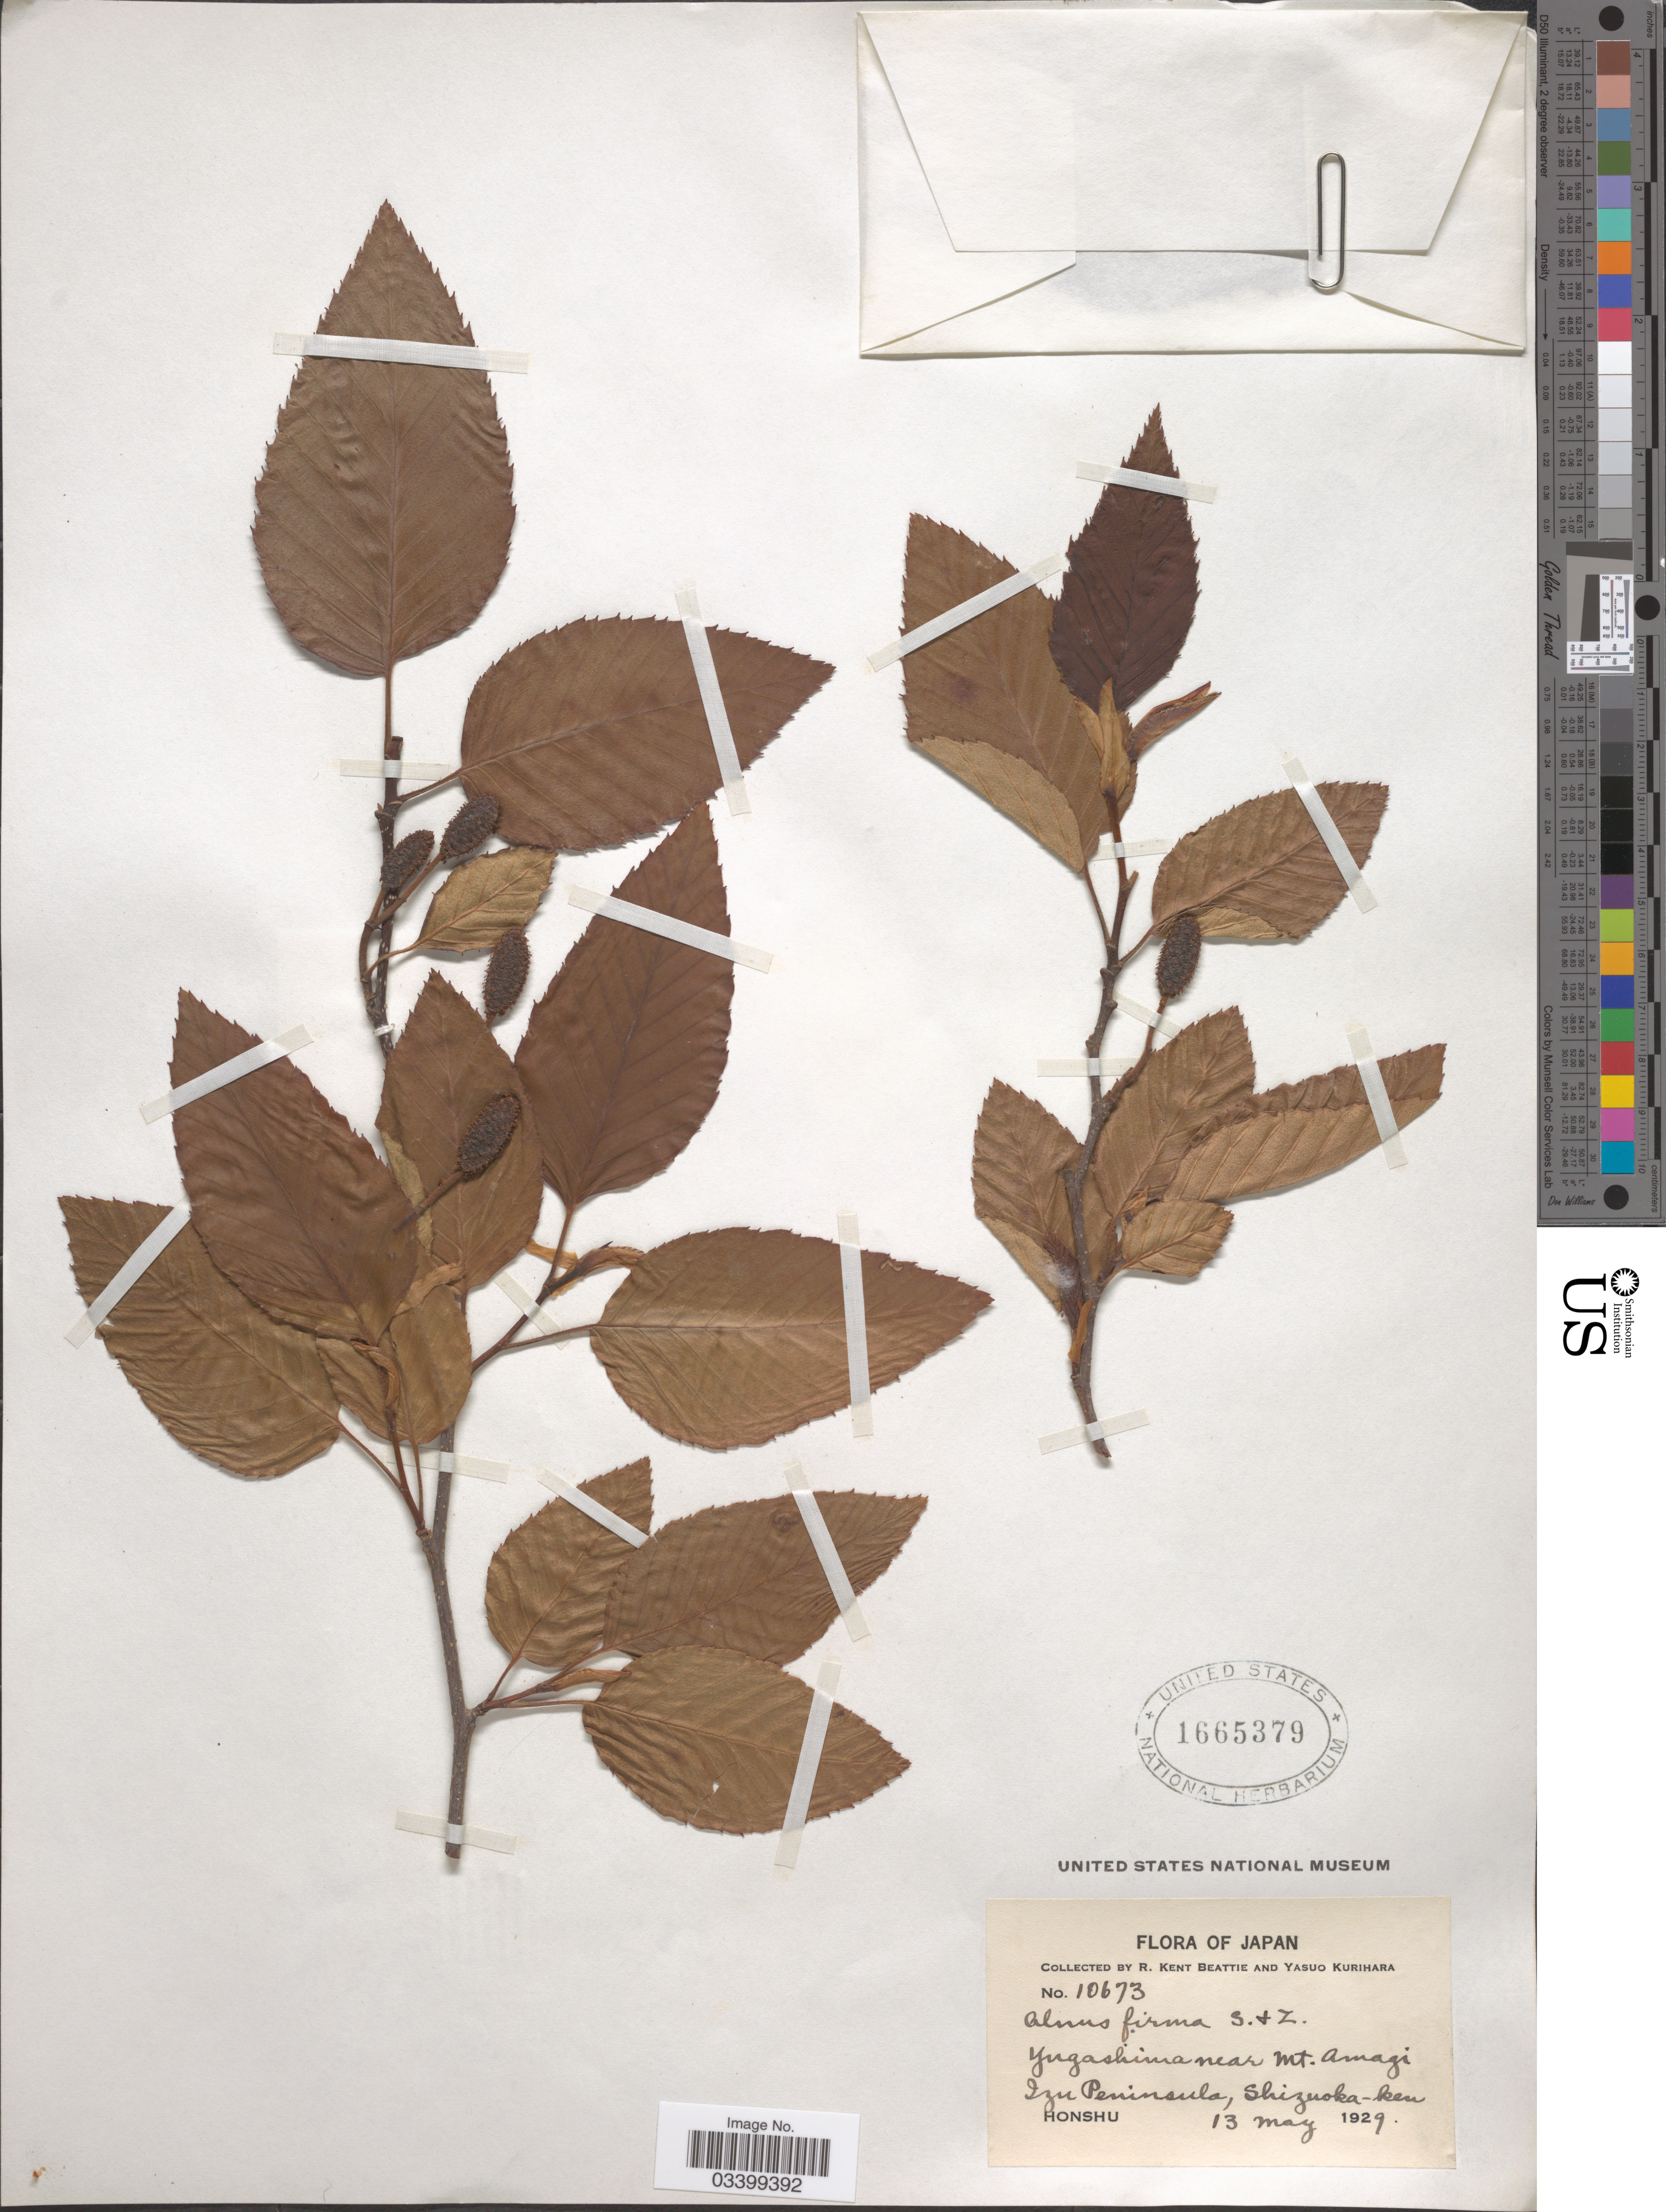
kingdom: Plantae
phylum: Tracheophyta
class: Magnoliopsida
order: Fagales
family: Betulaceae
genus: Alnus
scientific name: Alnus firma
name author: Siebold & Zucc.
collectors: R. K. Beattie & Y. Kurihara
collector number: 10673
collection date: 1929-05-13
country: Japan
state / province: Sizuoka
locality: Yugashima near Mt. Amagi. Izu Peninsula, Shizuoka-ken. Honshu.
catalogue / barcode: US 1665379